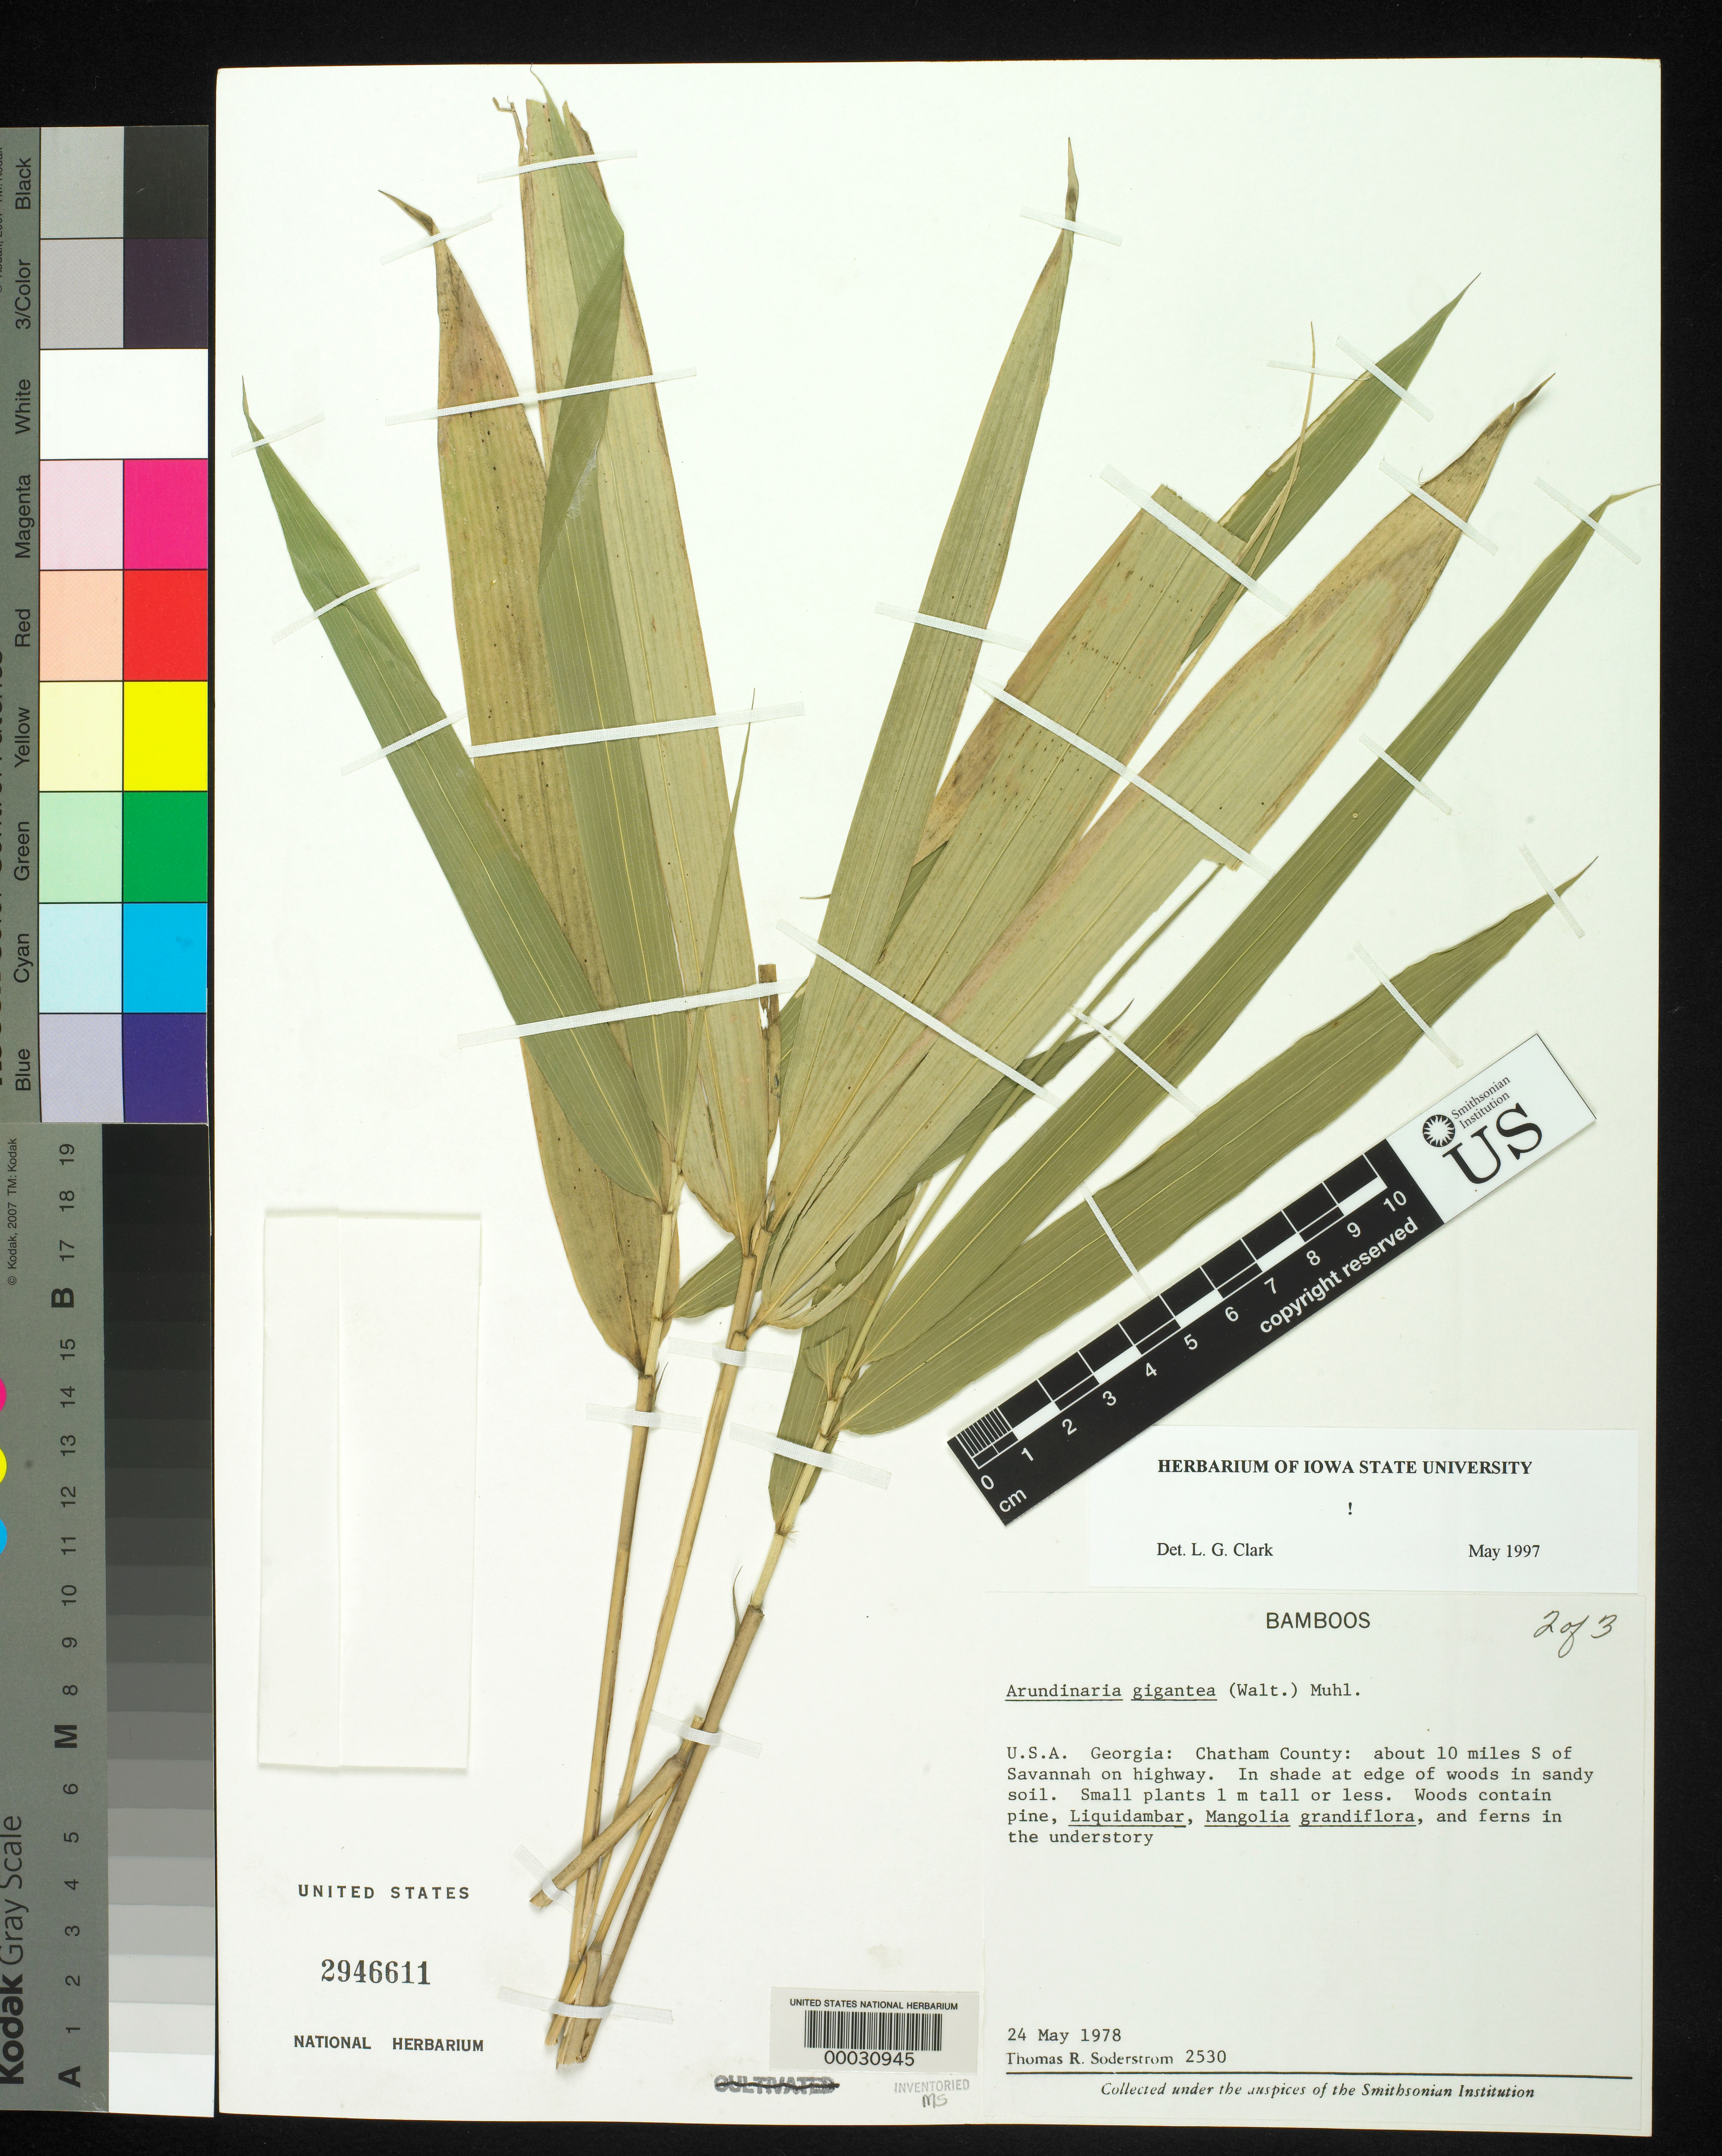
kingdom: Plantae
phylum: Tracheophyta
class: Liliopsida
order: Poales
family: Poaceae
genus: Arundinaria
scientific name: Arundinaria gigantea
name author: (Walter) Muhl.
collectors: T. R. Soderstrom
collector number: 2530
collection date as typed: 24 May 1978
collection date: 1978-05-24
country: United States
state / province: Georgia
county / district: Chatham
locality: Savannah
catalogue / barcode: US 2946611